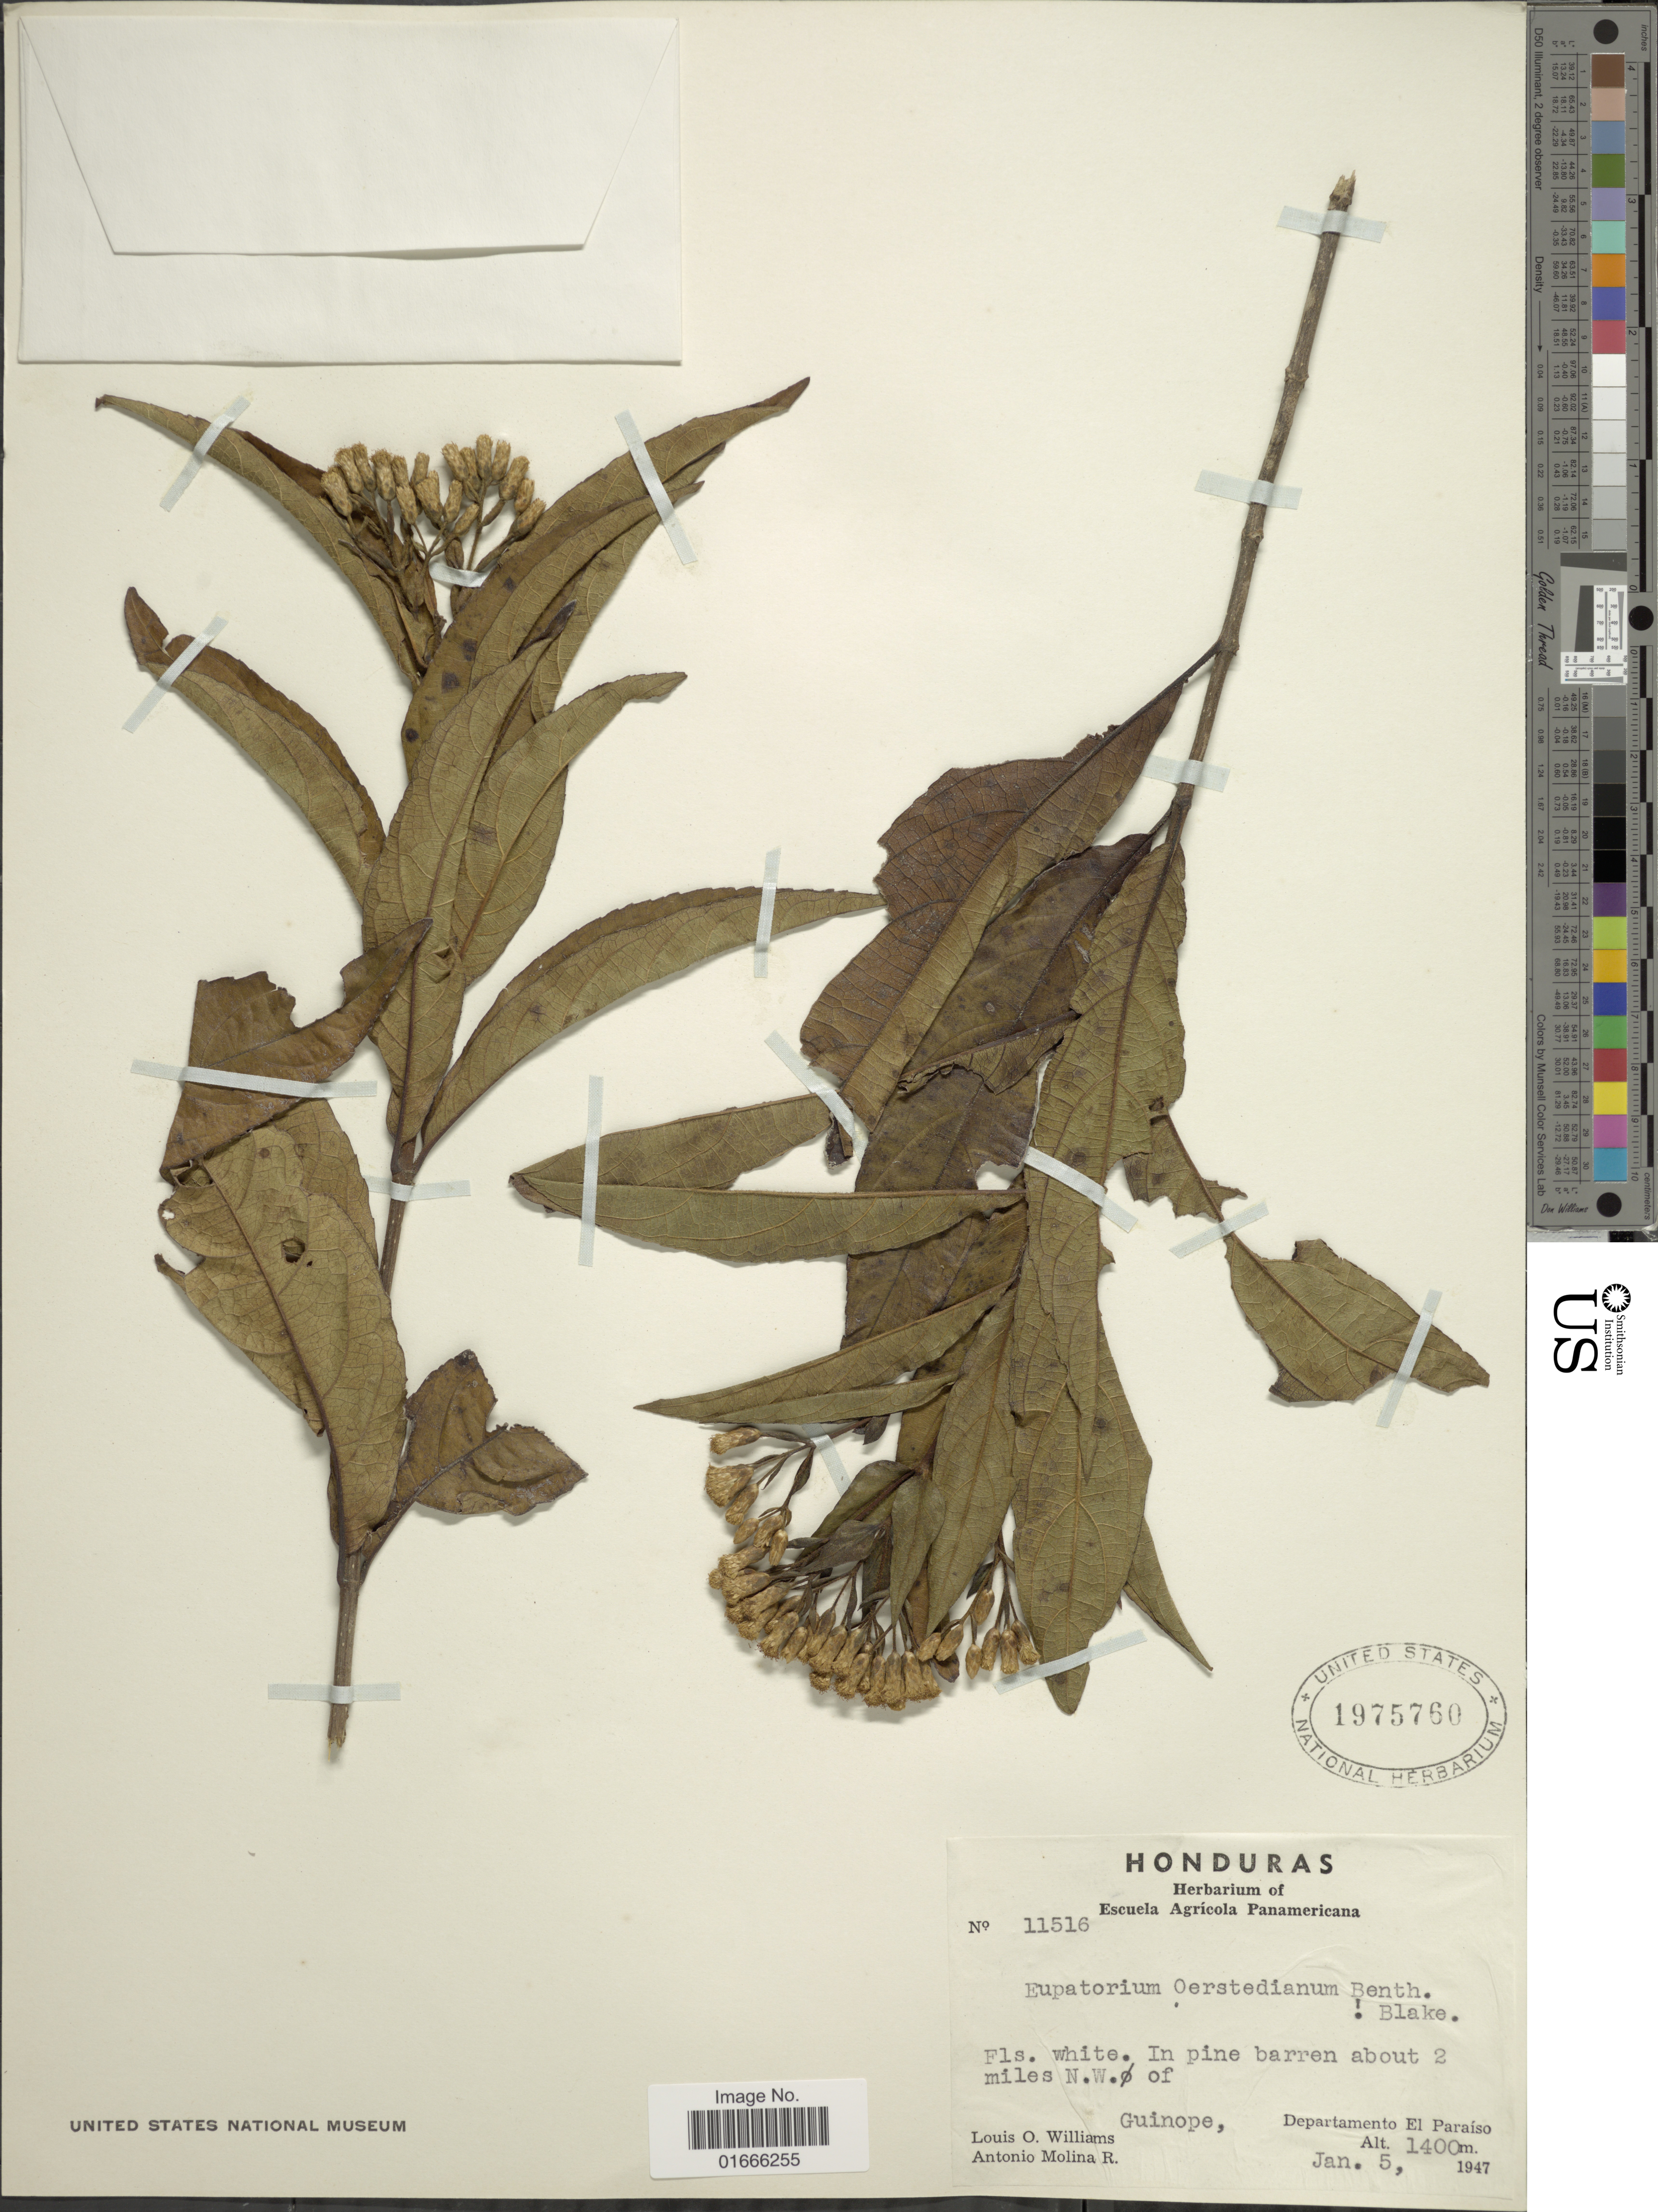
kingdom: Plantae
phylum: Tracheophyta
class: Magnoliopsida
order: Asterales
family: Asteraceae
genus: Chromolaena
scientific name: Chromolaena oerstediana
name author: (B.L. Rob. ex Oerst.) R.M. King & H. Rob.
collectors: L. O. Williams & A. Molina R.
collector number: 11516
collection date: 1947-01-05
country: Honduras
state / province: El Paraíso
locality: In pine barren about 2 miles N.W. of Guinope, Departamento El Paraiso.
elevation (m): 1400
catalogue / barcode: US 1975760